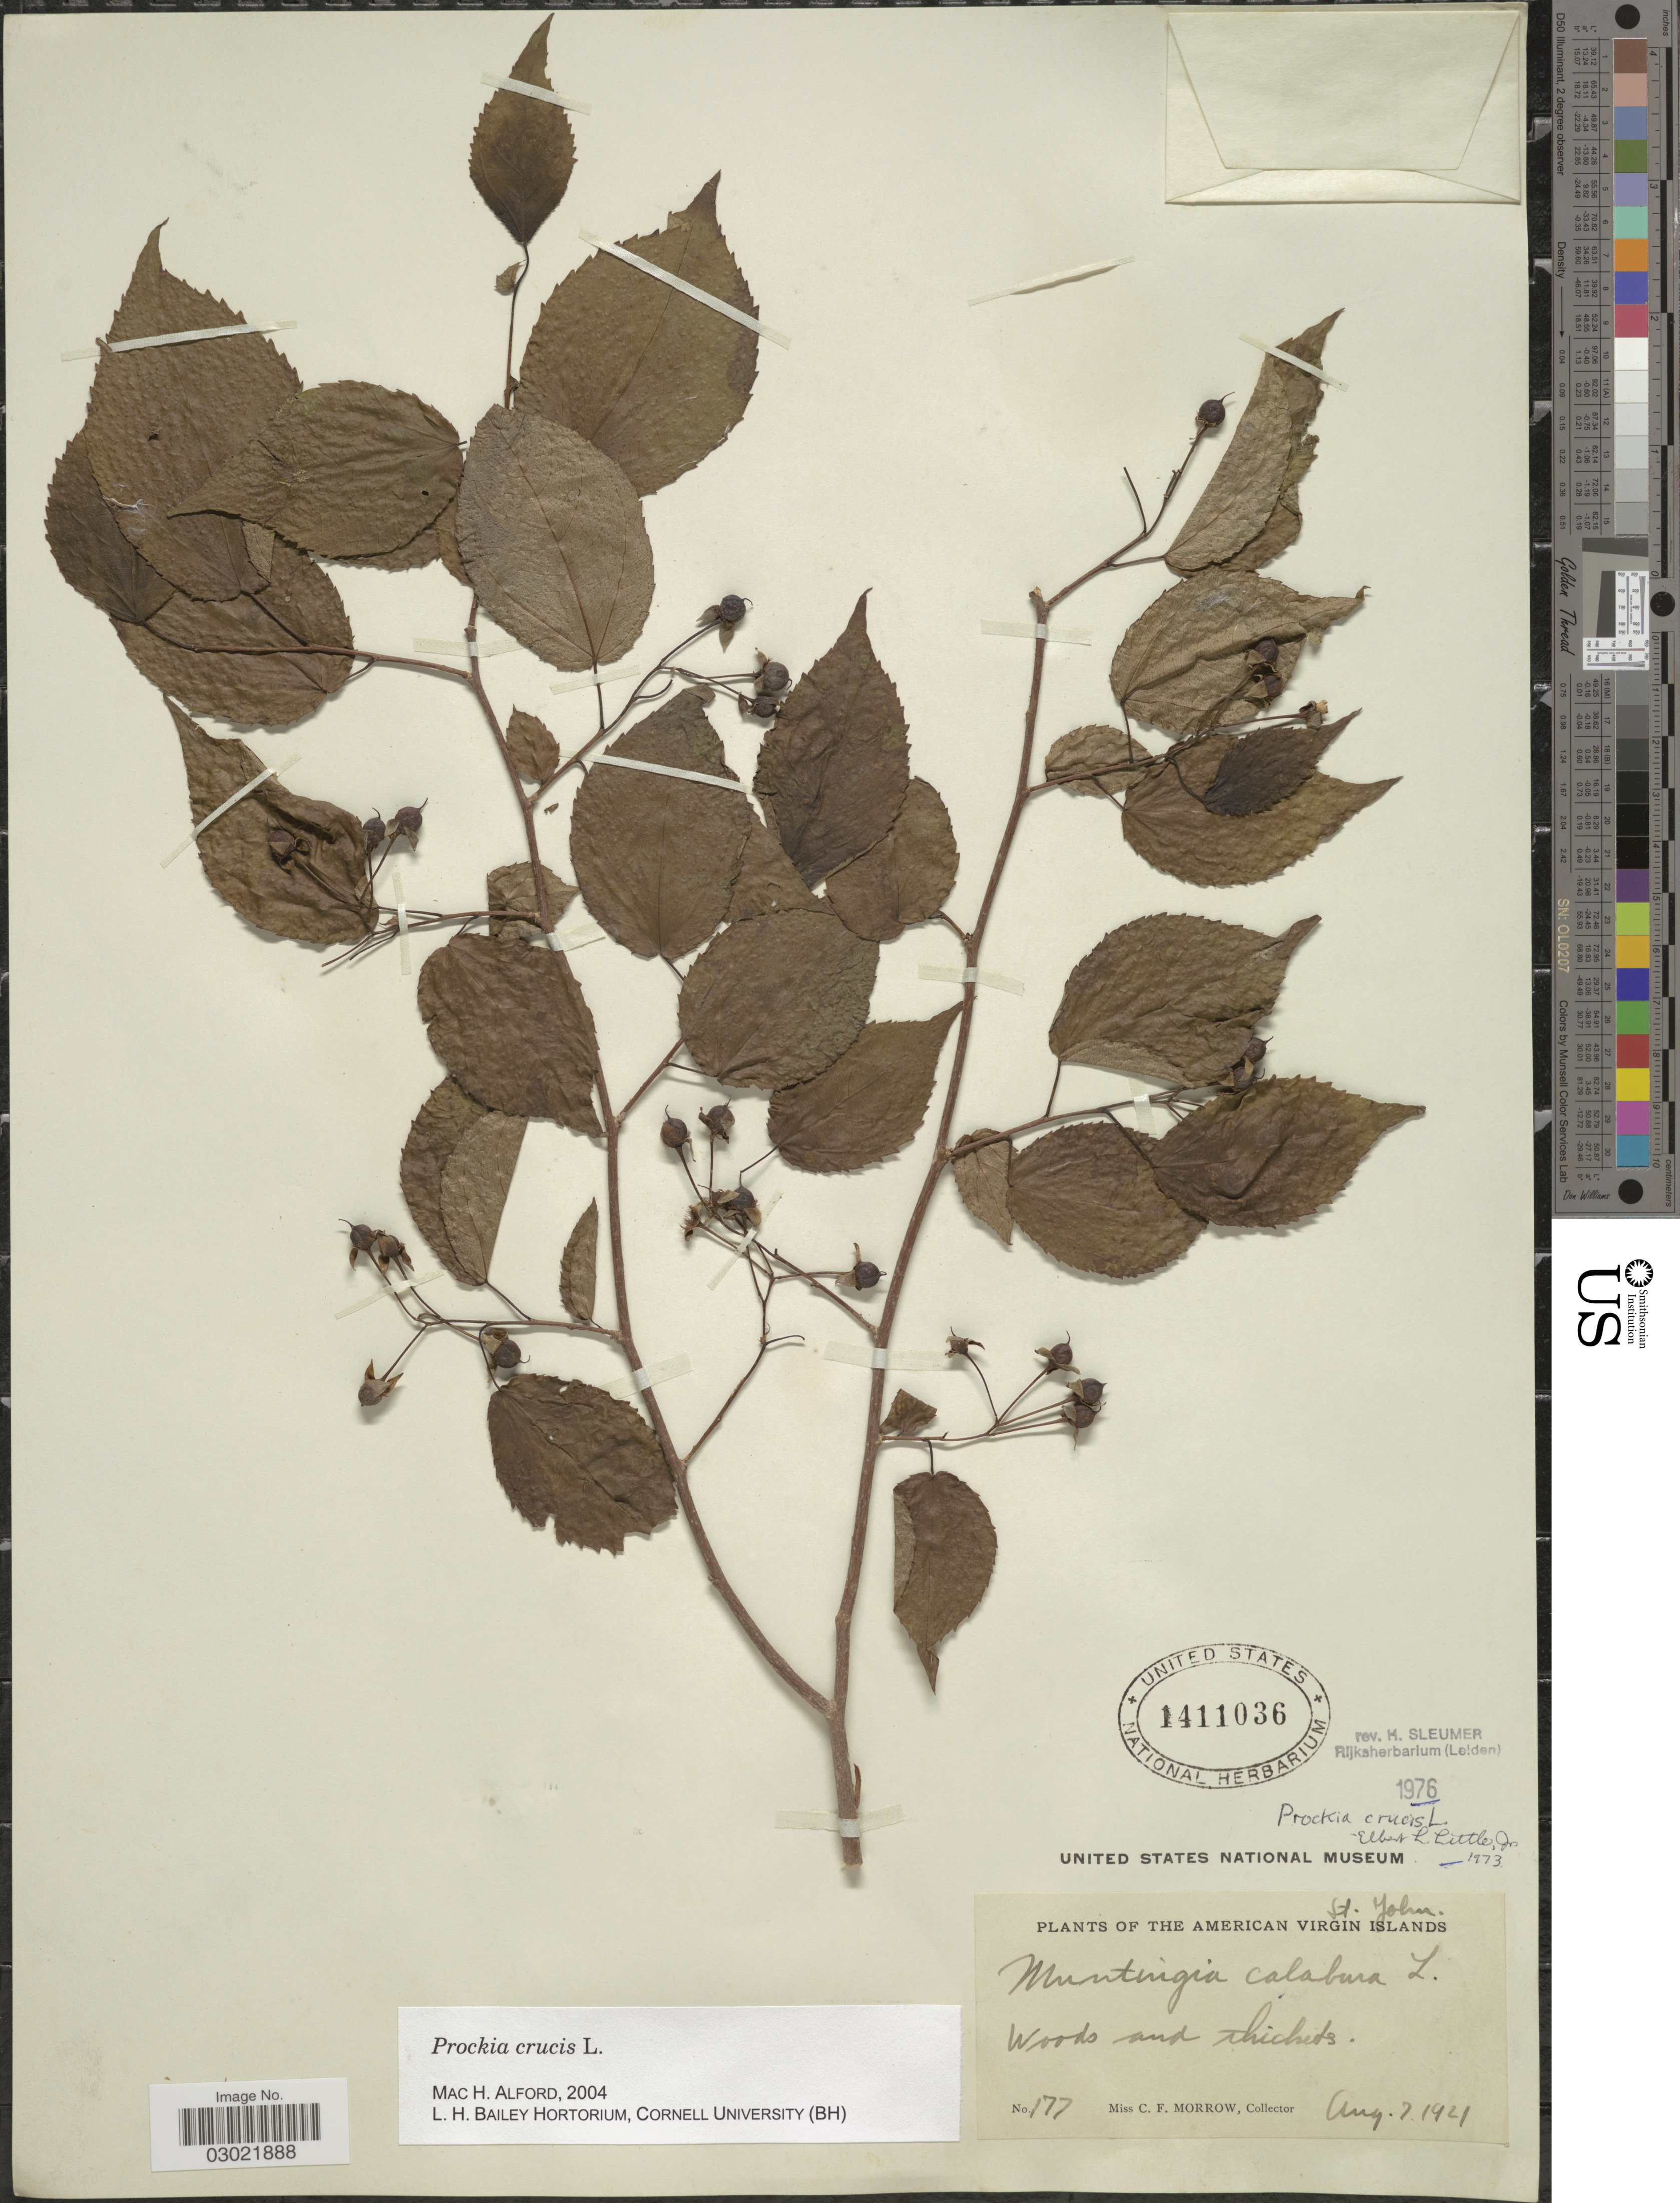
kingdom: Plantae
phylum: Tracheophyta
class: Magnoliopsida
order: Malpighiales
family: Salicaceae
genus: Prockia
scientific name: Prockia crucis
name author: P. Browne ex L.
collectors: C. Morrow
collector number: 177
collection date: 1921-08-07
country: U.S. Virgin Islands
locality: American Virgin Islands. St. John.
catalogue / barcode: US 1411036